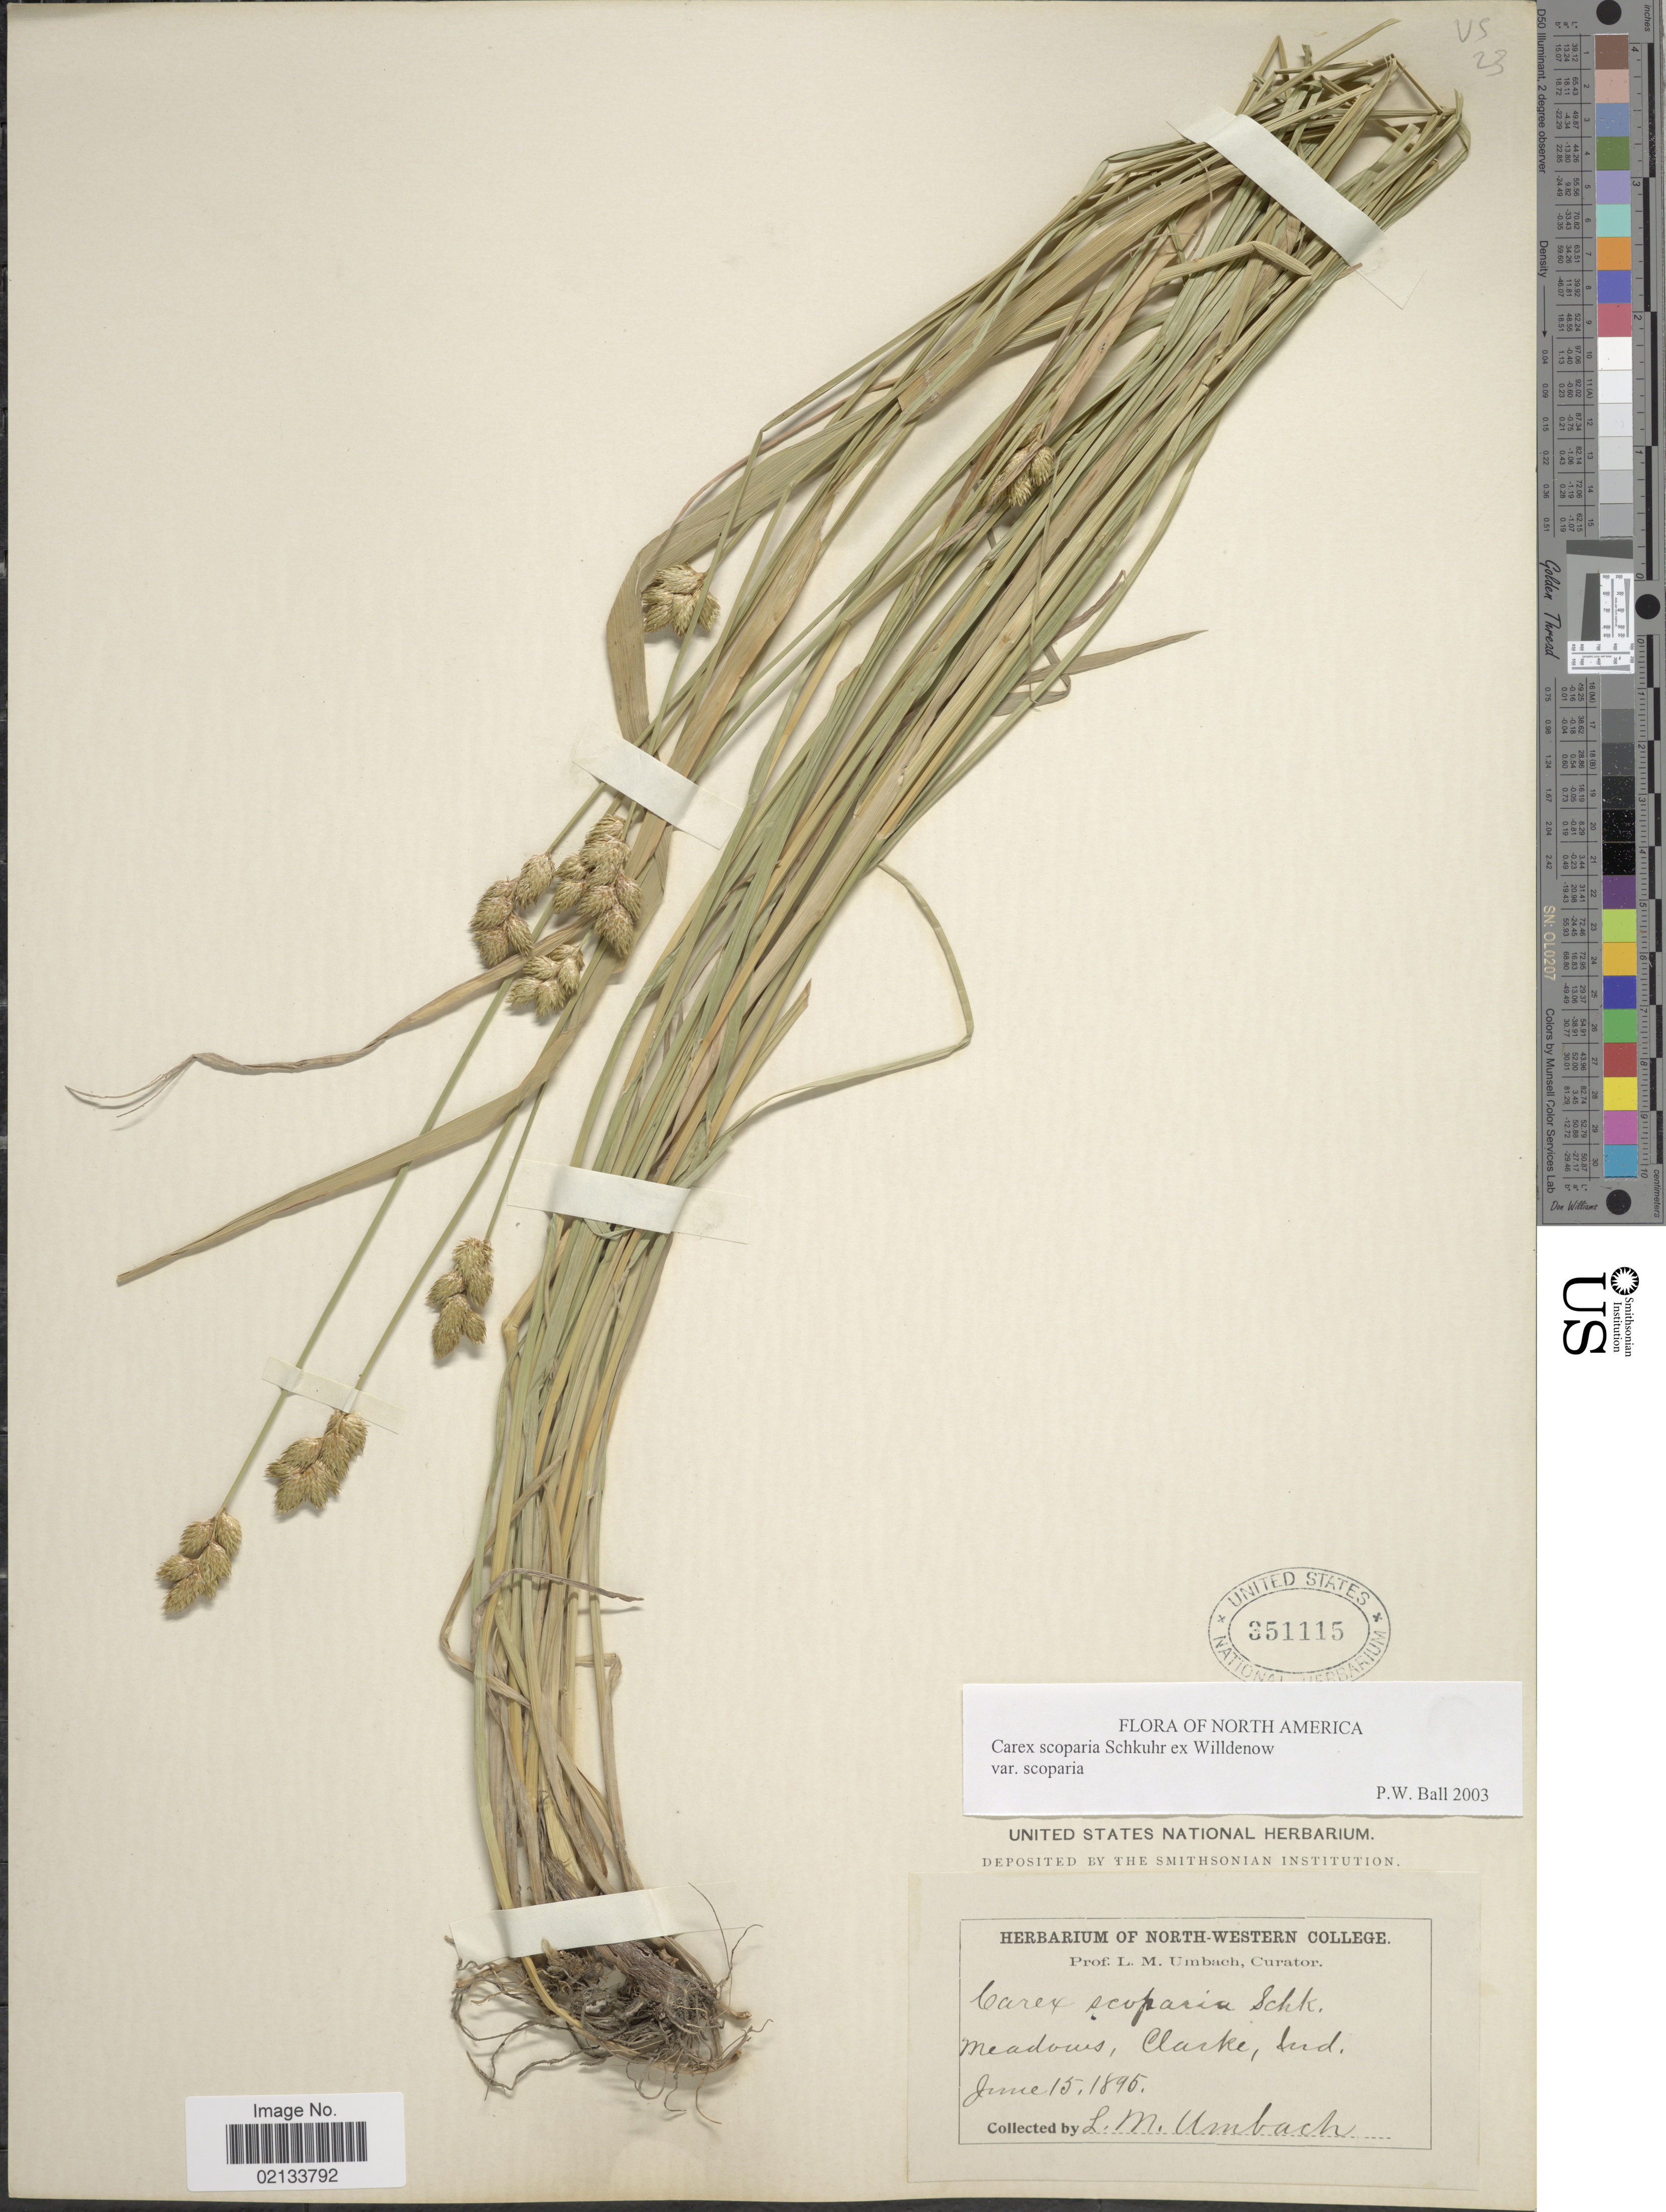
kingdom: Plantae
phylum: Tracheophyta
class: Liliopsida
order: Poales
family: Cyperaceae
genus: Carex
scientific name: Carex scoparia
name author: Schkuhr ex Willd.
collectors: L. M. Umbach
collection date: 1895-06-15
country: United States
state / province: Indiana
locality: Meadows, Clarke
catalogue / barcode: US 351115